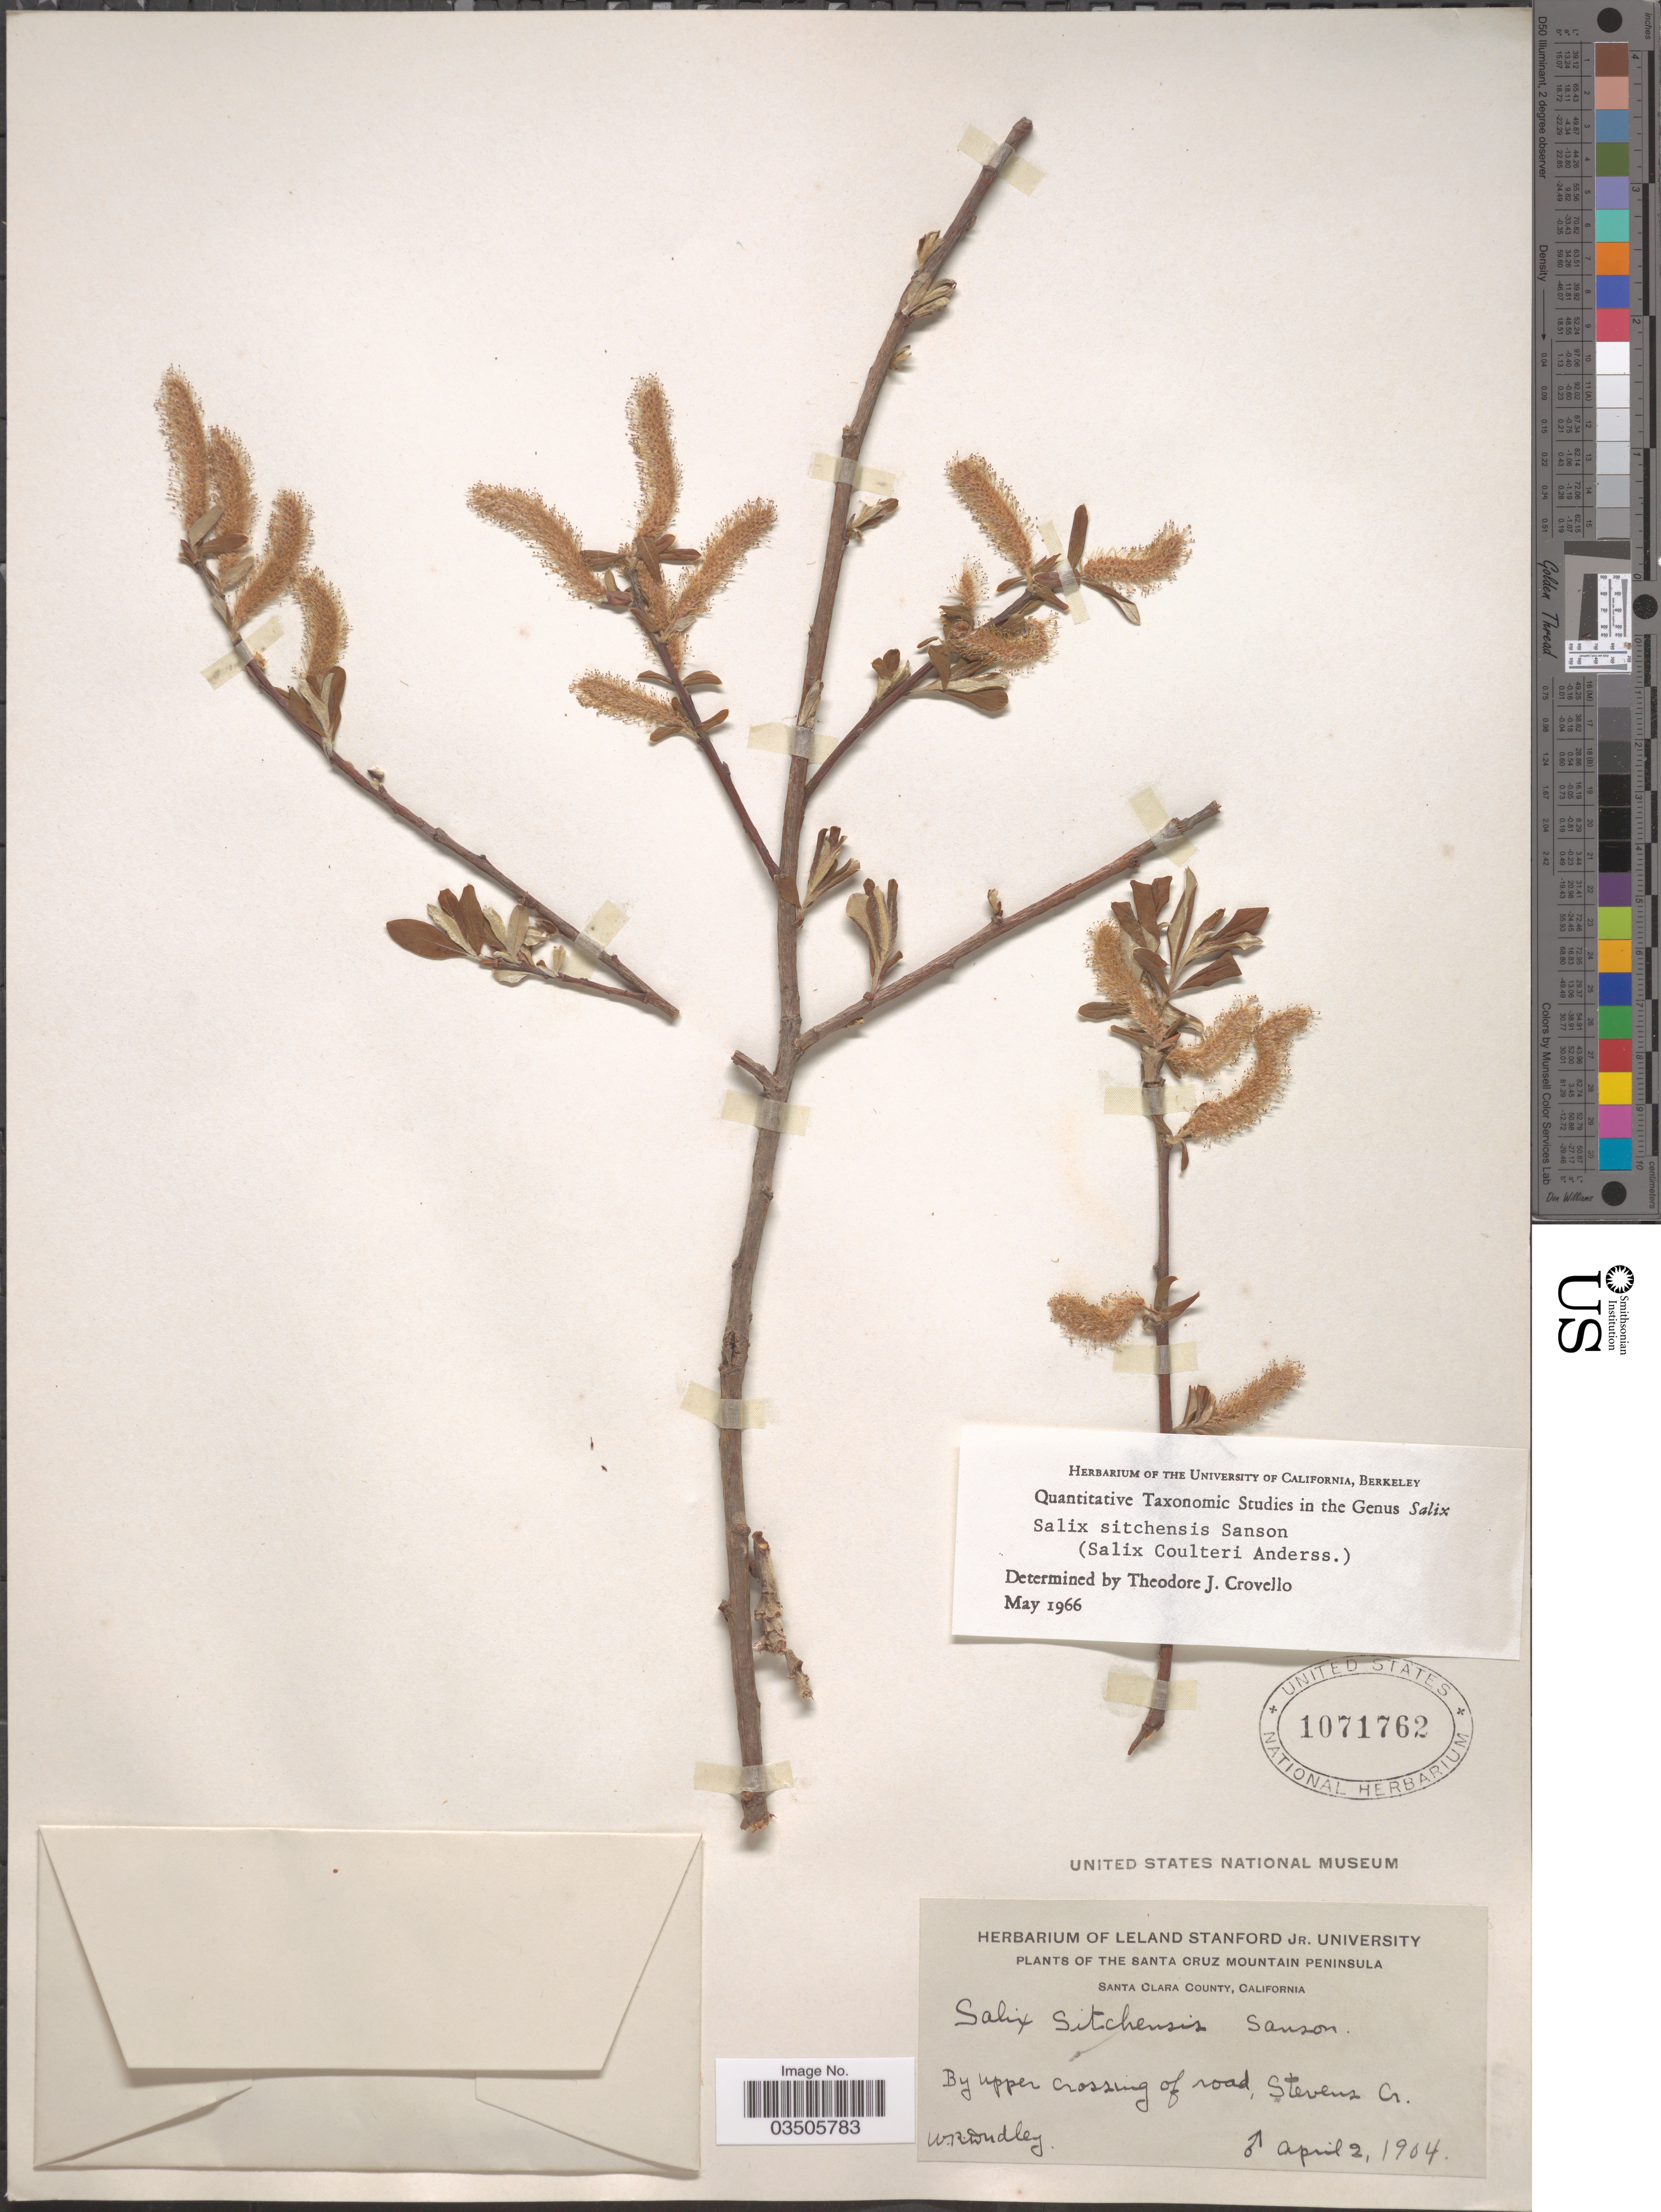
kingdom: Plantae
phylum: Tracheophyta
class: Magnoliopsida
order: Malpighiales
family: Salicaceae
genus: Salix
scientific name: Salix sitchensis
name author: Sanson ex Bong.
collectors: W. Dudley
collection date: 1904-04-02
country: United States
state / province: California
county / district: Santa Clara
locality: The Santa Cruz Mountain Peninsula. Santa Clara County. By upper crossing of road, Stevens Cr.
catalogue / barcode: US 1071762